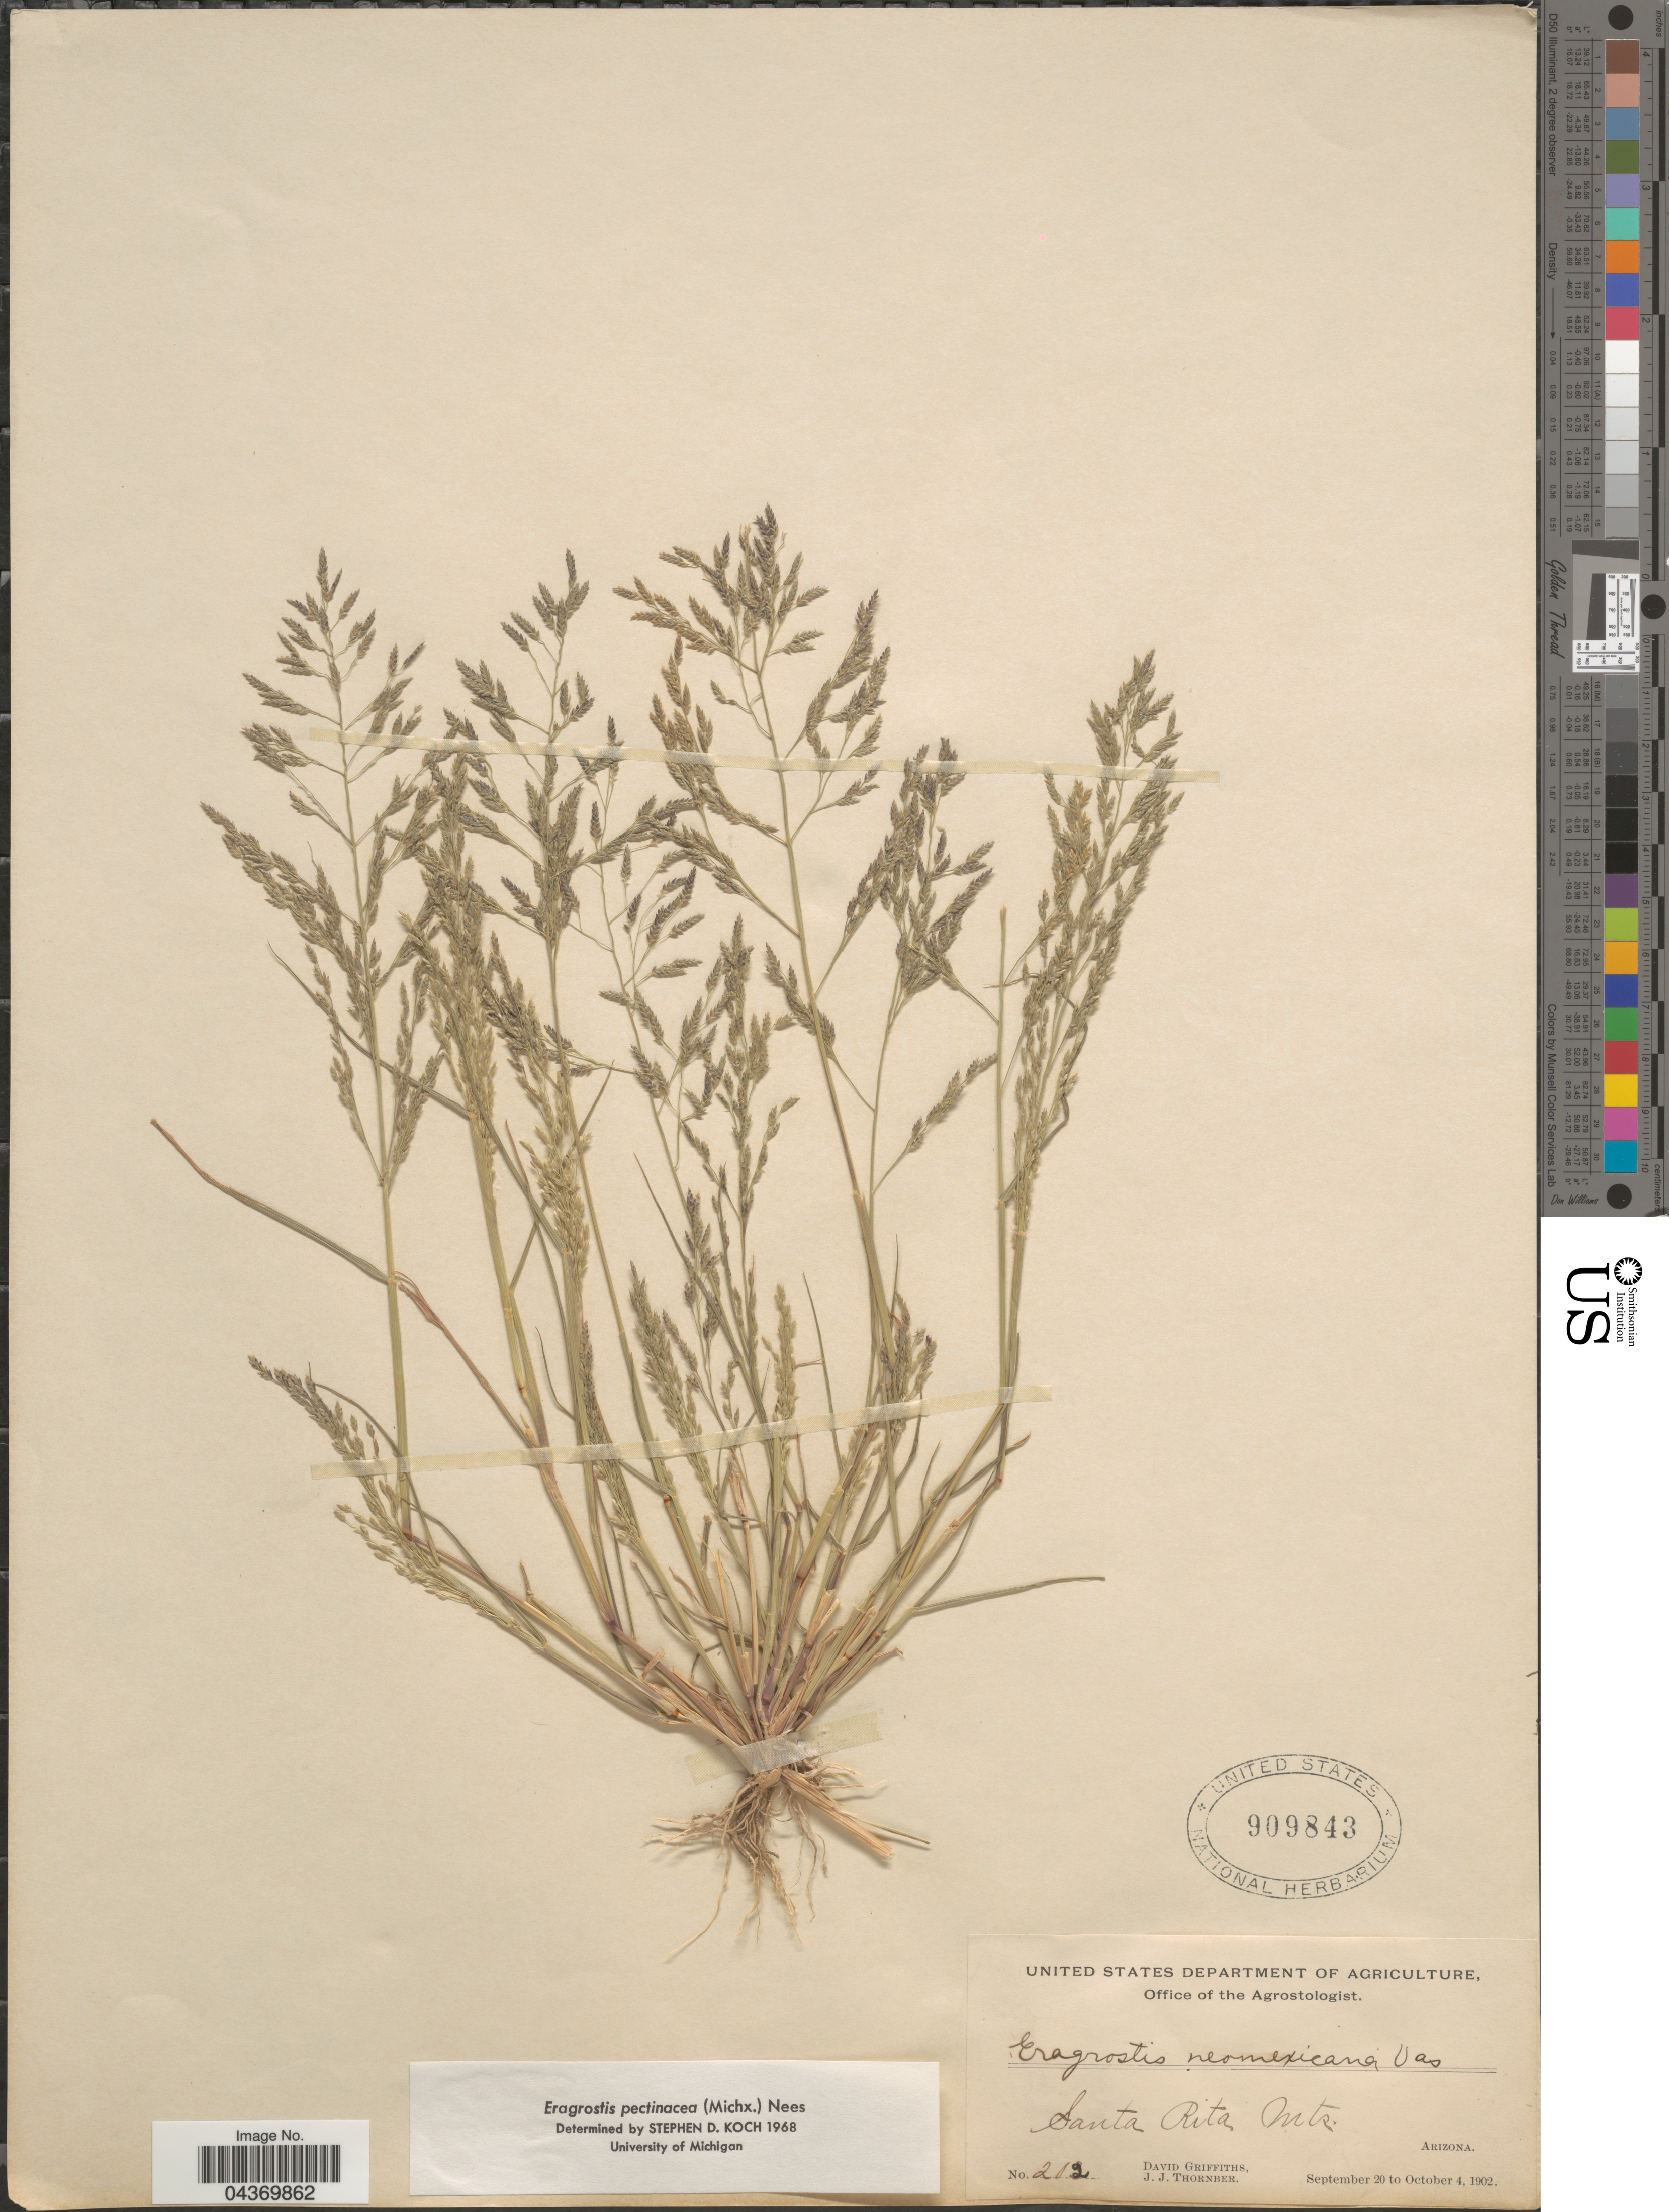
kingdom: Plantae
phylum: Tracheophyta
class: Liliopsida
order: Poales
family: Poaceae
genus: Eragrostis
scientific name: Eragrostis pectinacea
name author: (Michx.) Nees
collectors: D. Griffiths & J. Thornber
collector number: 202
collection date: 1902-09-20/1902-10-04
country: United States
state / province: Arizona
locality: Santa Rita Mts.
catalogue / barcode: US 909843